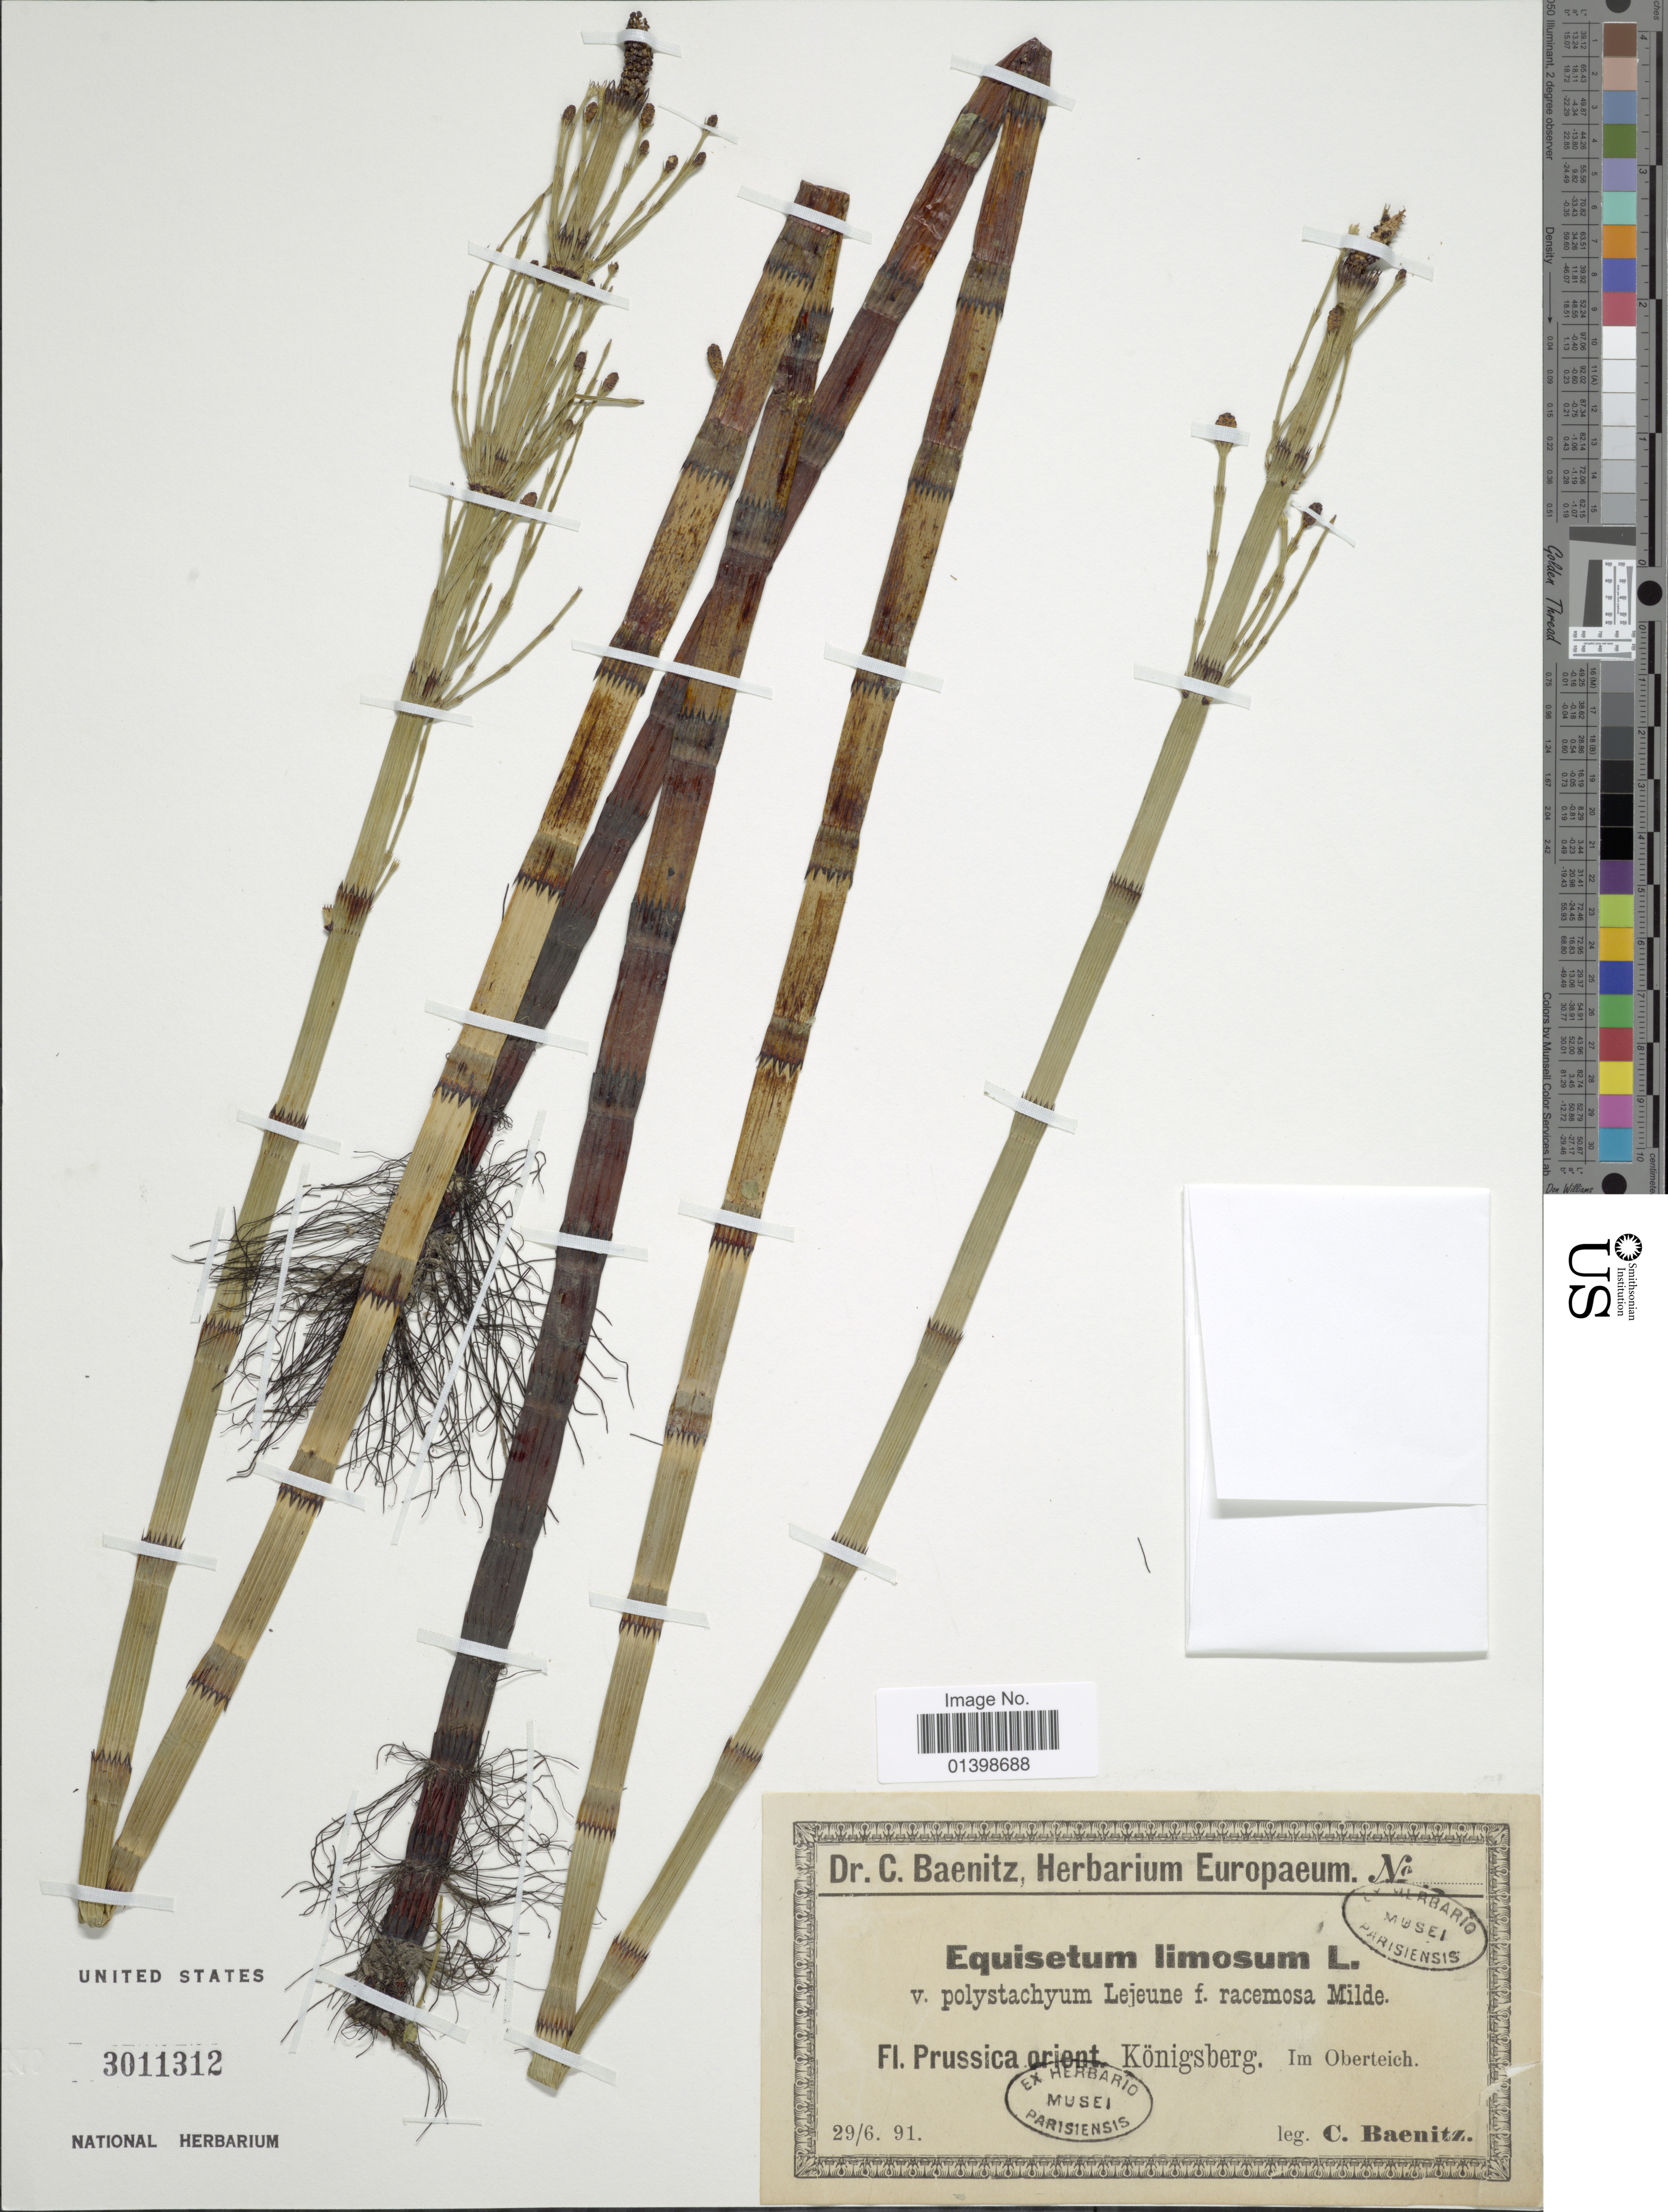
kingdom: Plantae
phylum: Tracheophyta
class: Polypodiopsida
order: Equisetales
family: Equisetaceae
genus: Equisetum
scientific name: Equisetum fluviatile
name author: L.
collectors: C. G. Baenitz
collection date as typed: Transcribed d/m/y: 29/6/91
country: Russian Federation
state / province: Kaliningrad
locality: Prussica orient. Königsberg. Im Oberteich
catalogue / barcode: US 3011312